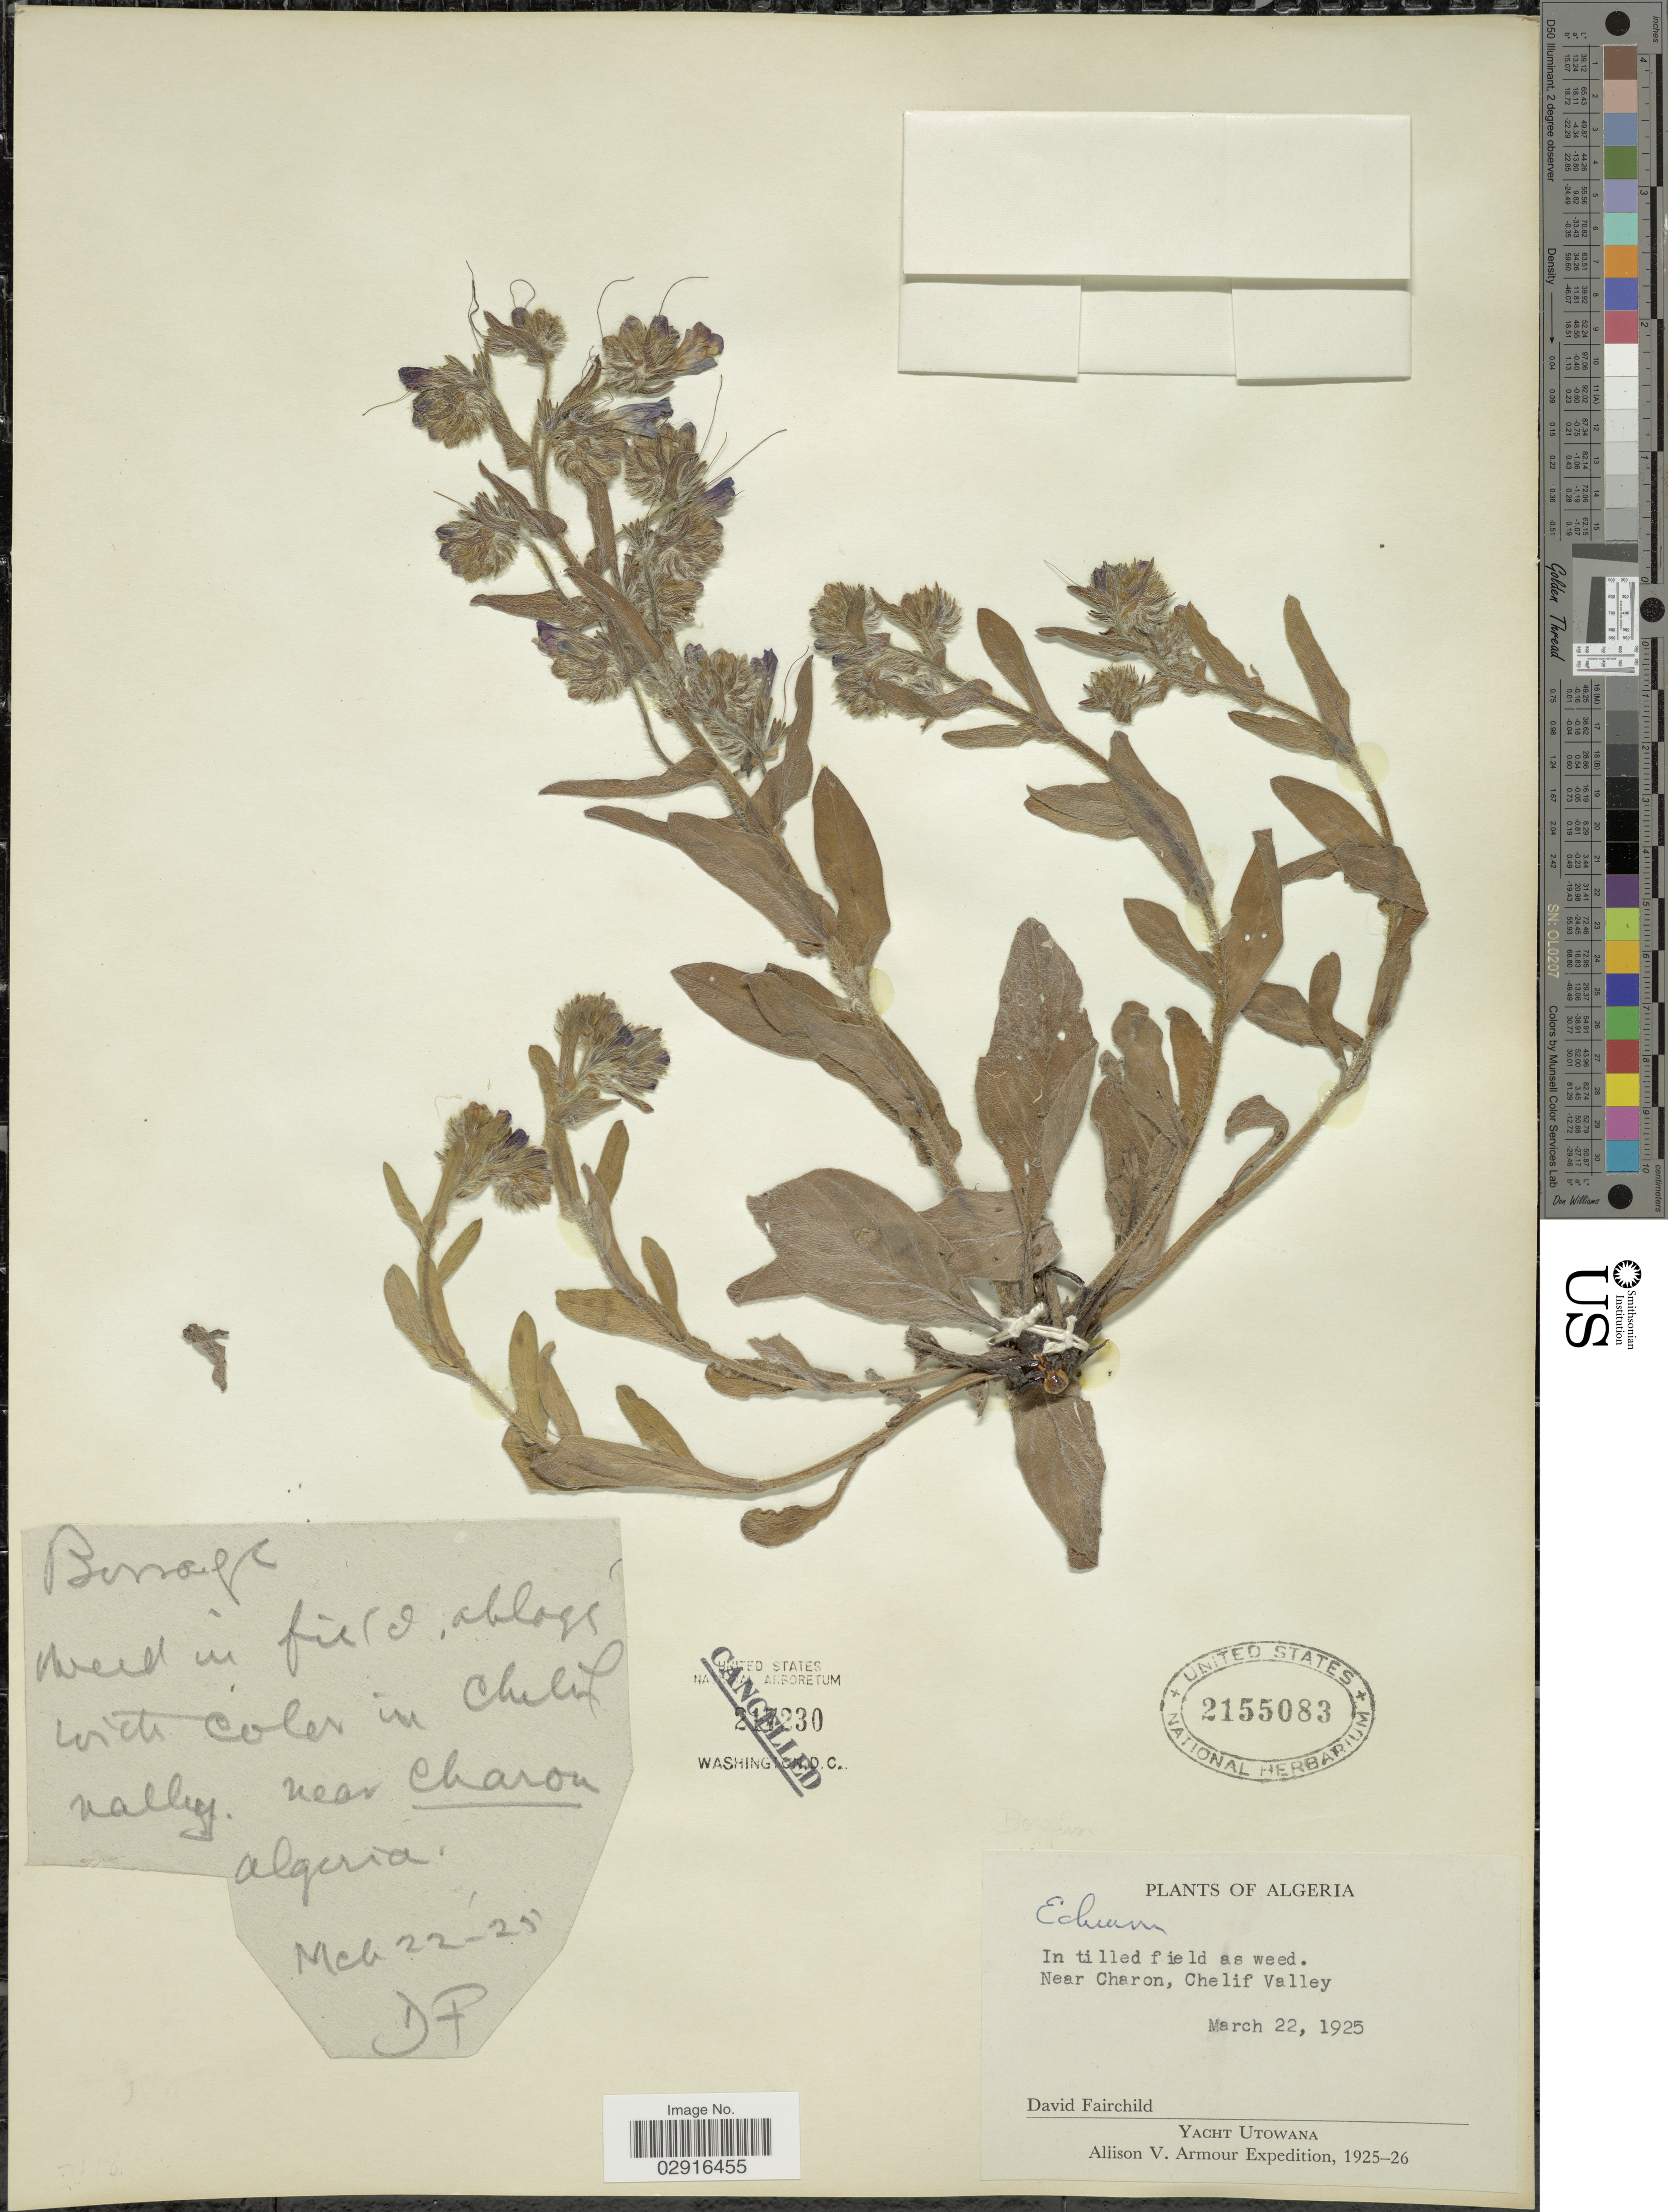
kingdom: Plantae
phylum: Tracheophyta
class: Magnoliopsida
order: Boraginales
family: Boraginaceae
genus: Echium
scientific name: Echium sp.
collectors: D. Fairchild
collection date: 1925-03-22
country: Algeria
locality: In tilled field as weed. Near Charon, Chelif Valley.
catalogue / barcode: US 2155083